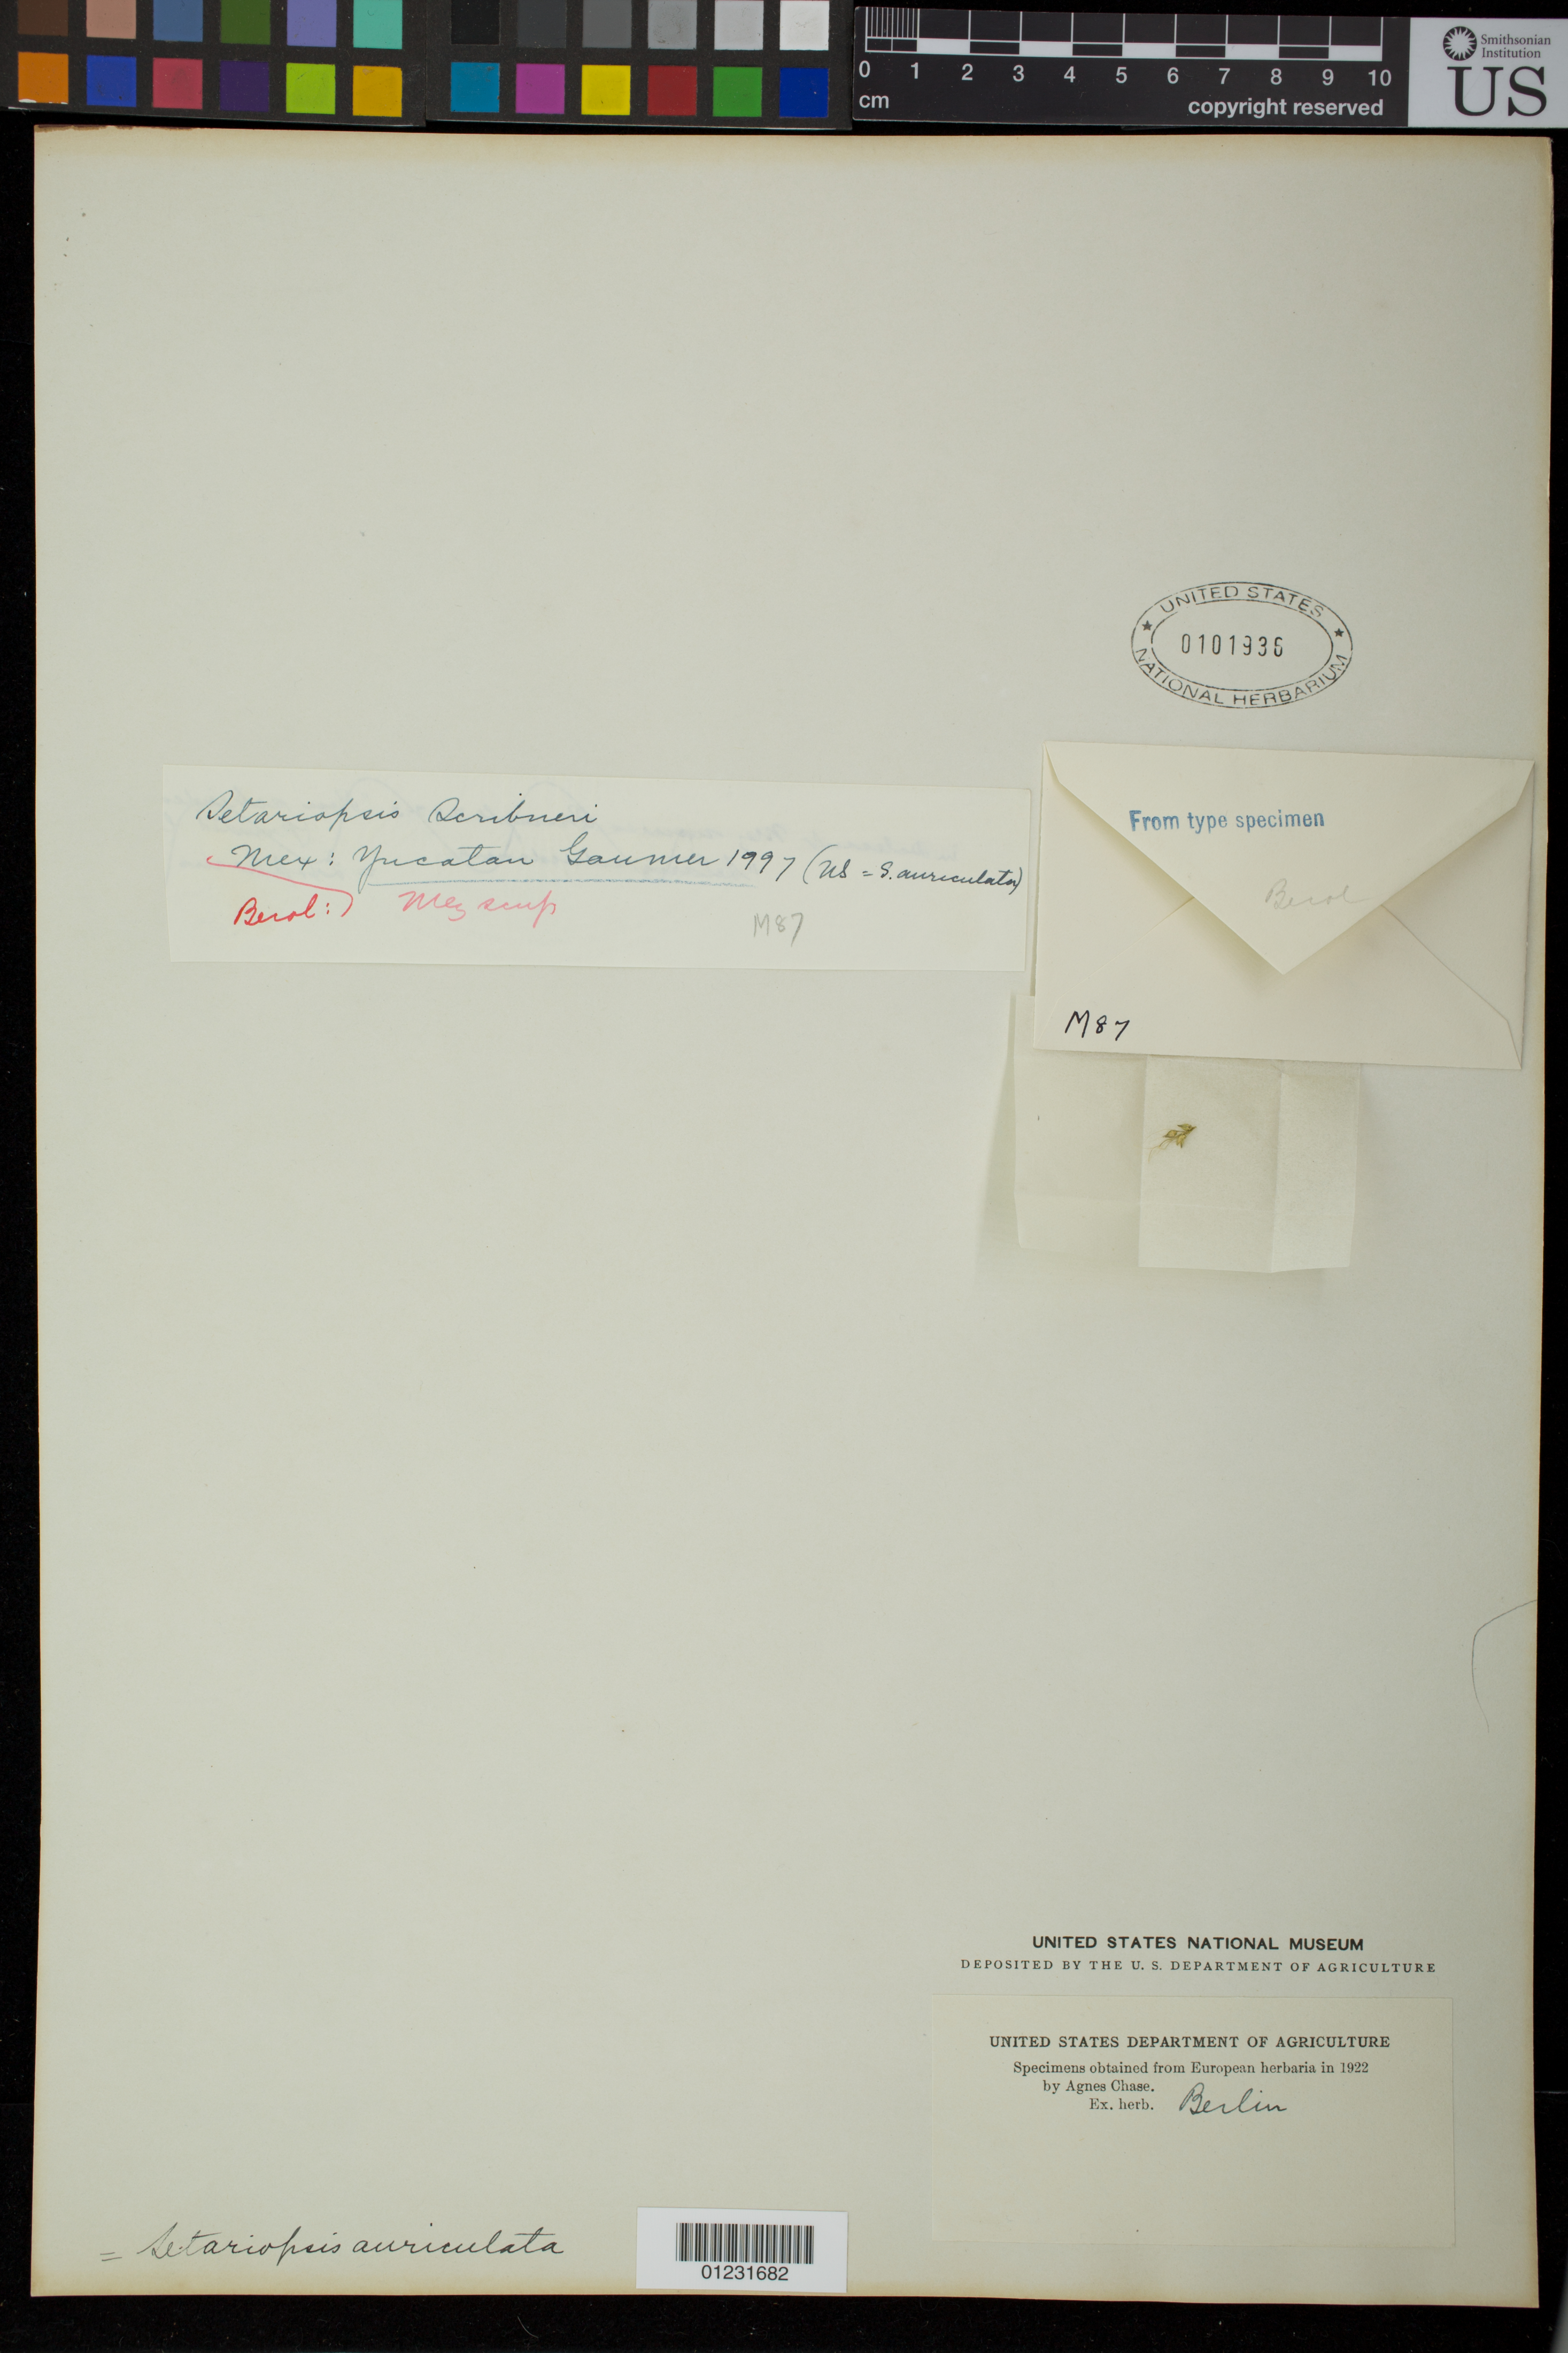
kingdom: Plantae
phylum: Tracheophyta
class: Liliopsida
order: Poales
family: Poaceae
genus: Setariopsis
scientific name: Setariopsis scribneri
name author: Mez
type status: Type Collection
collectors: G. F. Gaumer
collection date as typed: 1997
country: Mexico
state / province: Yucatán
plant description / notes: Fragmentary material of type specimen ex herb. Berlin.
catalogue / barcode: US 101936